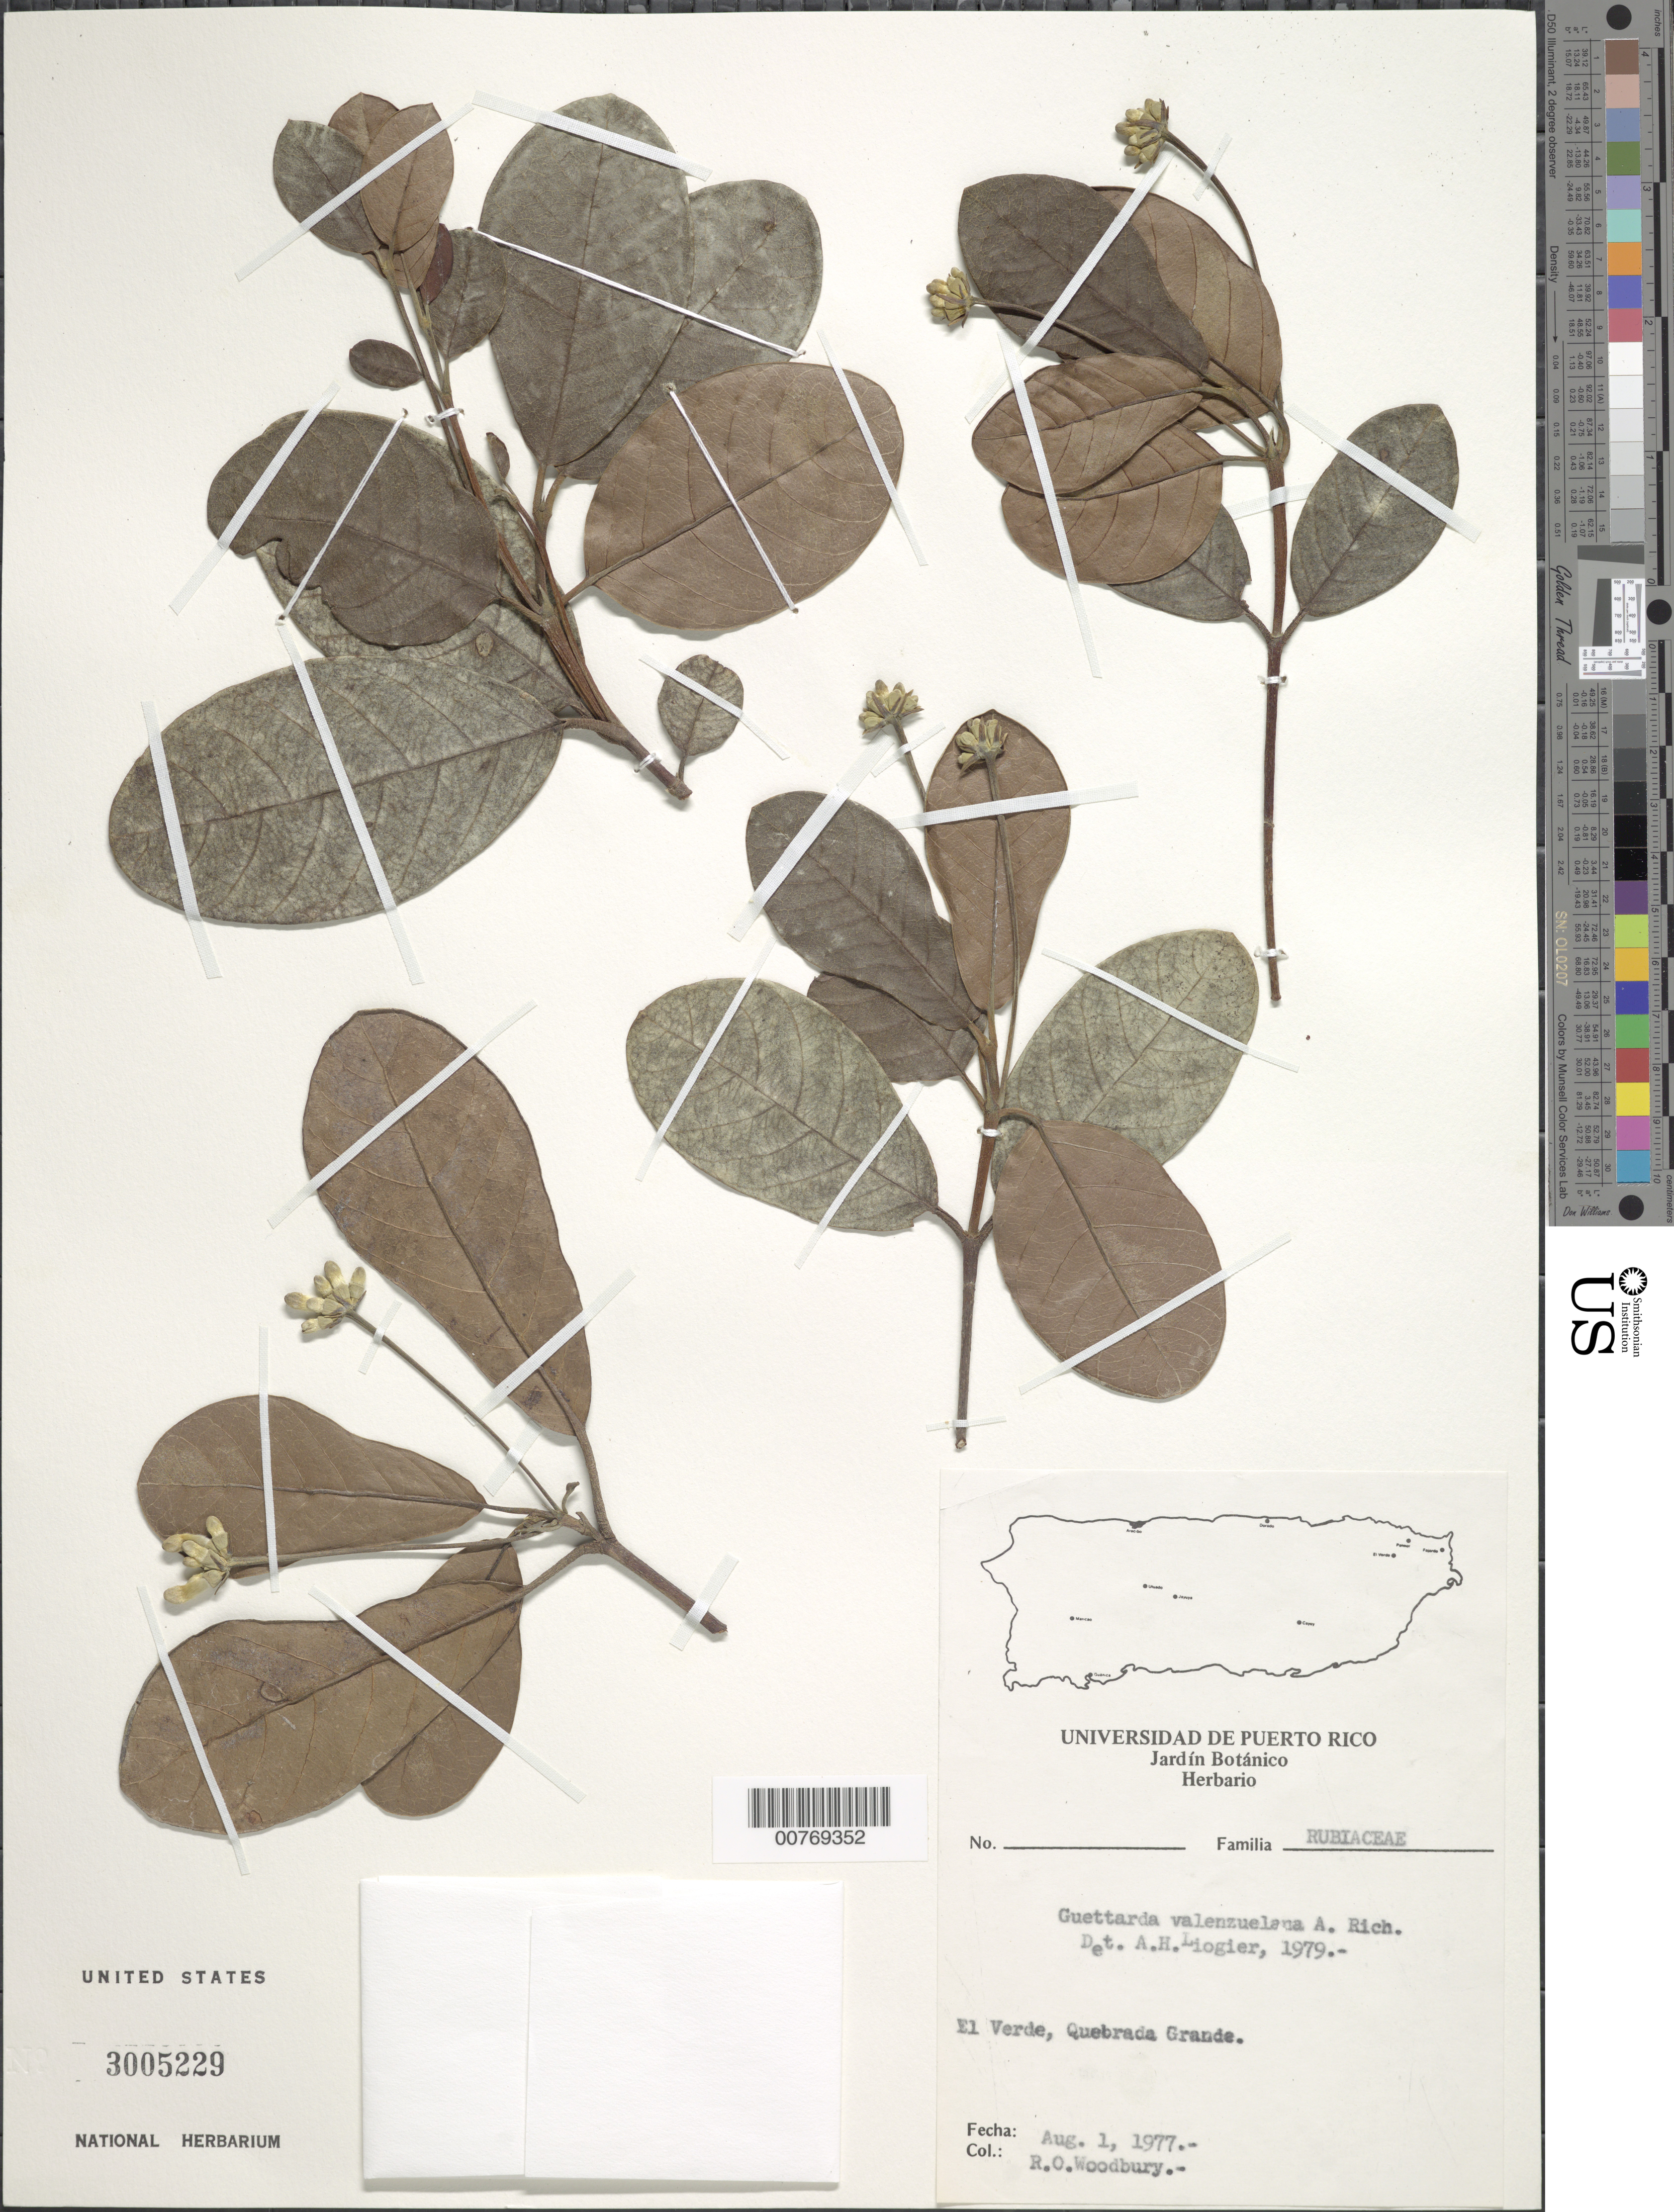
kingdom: Plantae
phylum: Tracheophyta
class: Magnoliopsida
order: Gentianales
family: Rubiaceae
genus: Guettarda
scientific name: Guettarda valenzuelana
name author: A. Rich.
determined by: Liogier, Alain H.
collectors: R. O. Woodbury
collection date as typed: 01 Aug 1977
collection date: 1977-08-01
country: Puerto Rico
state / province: Río Grande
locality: El Verde, Quebrada Grande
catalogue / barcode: US 3005229